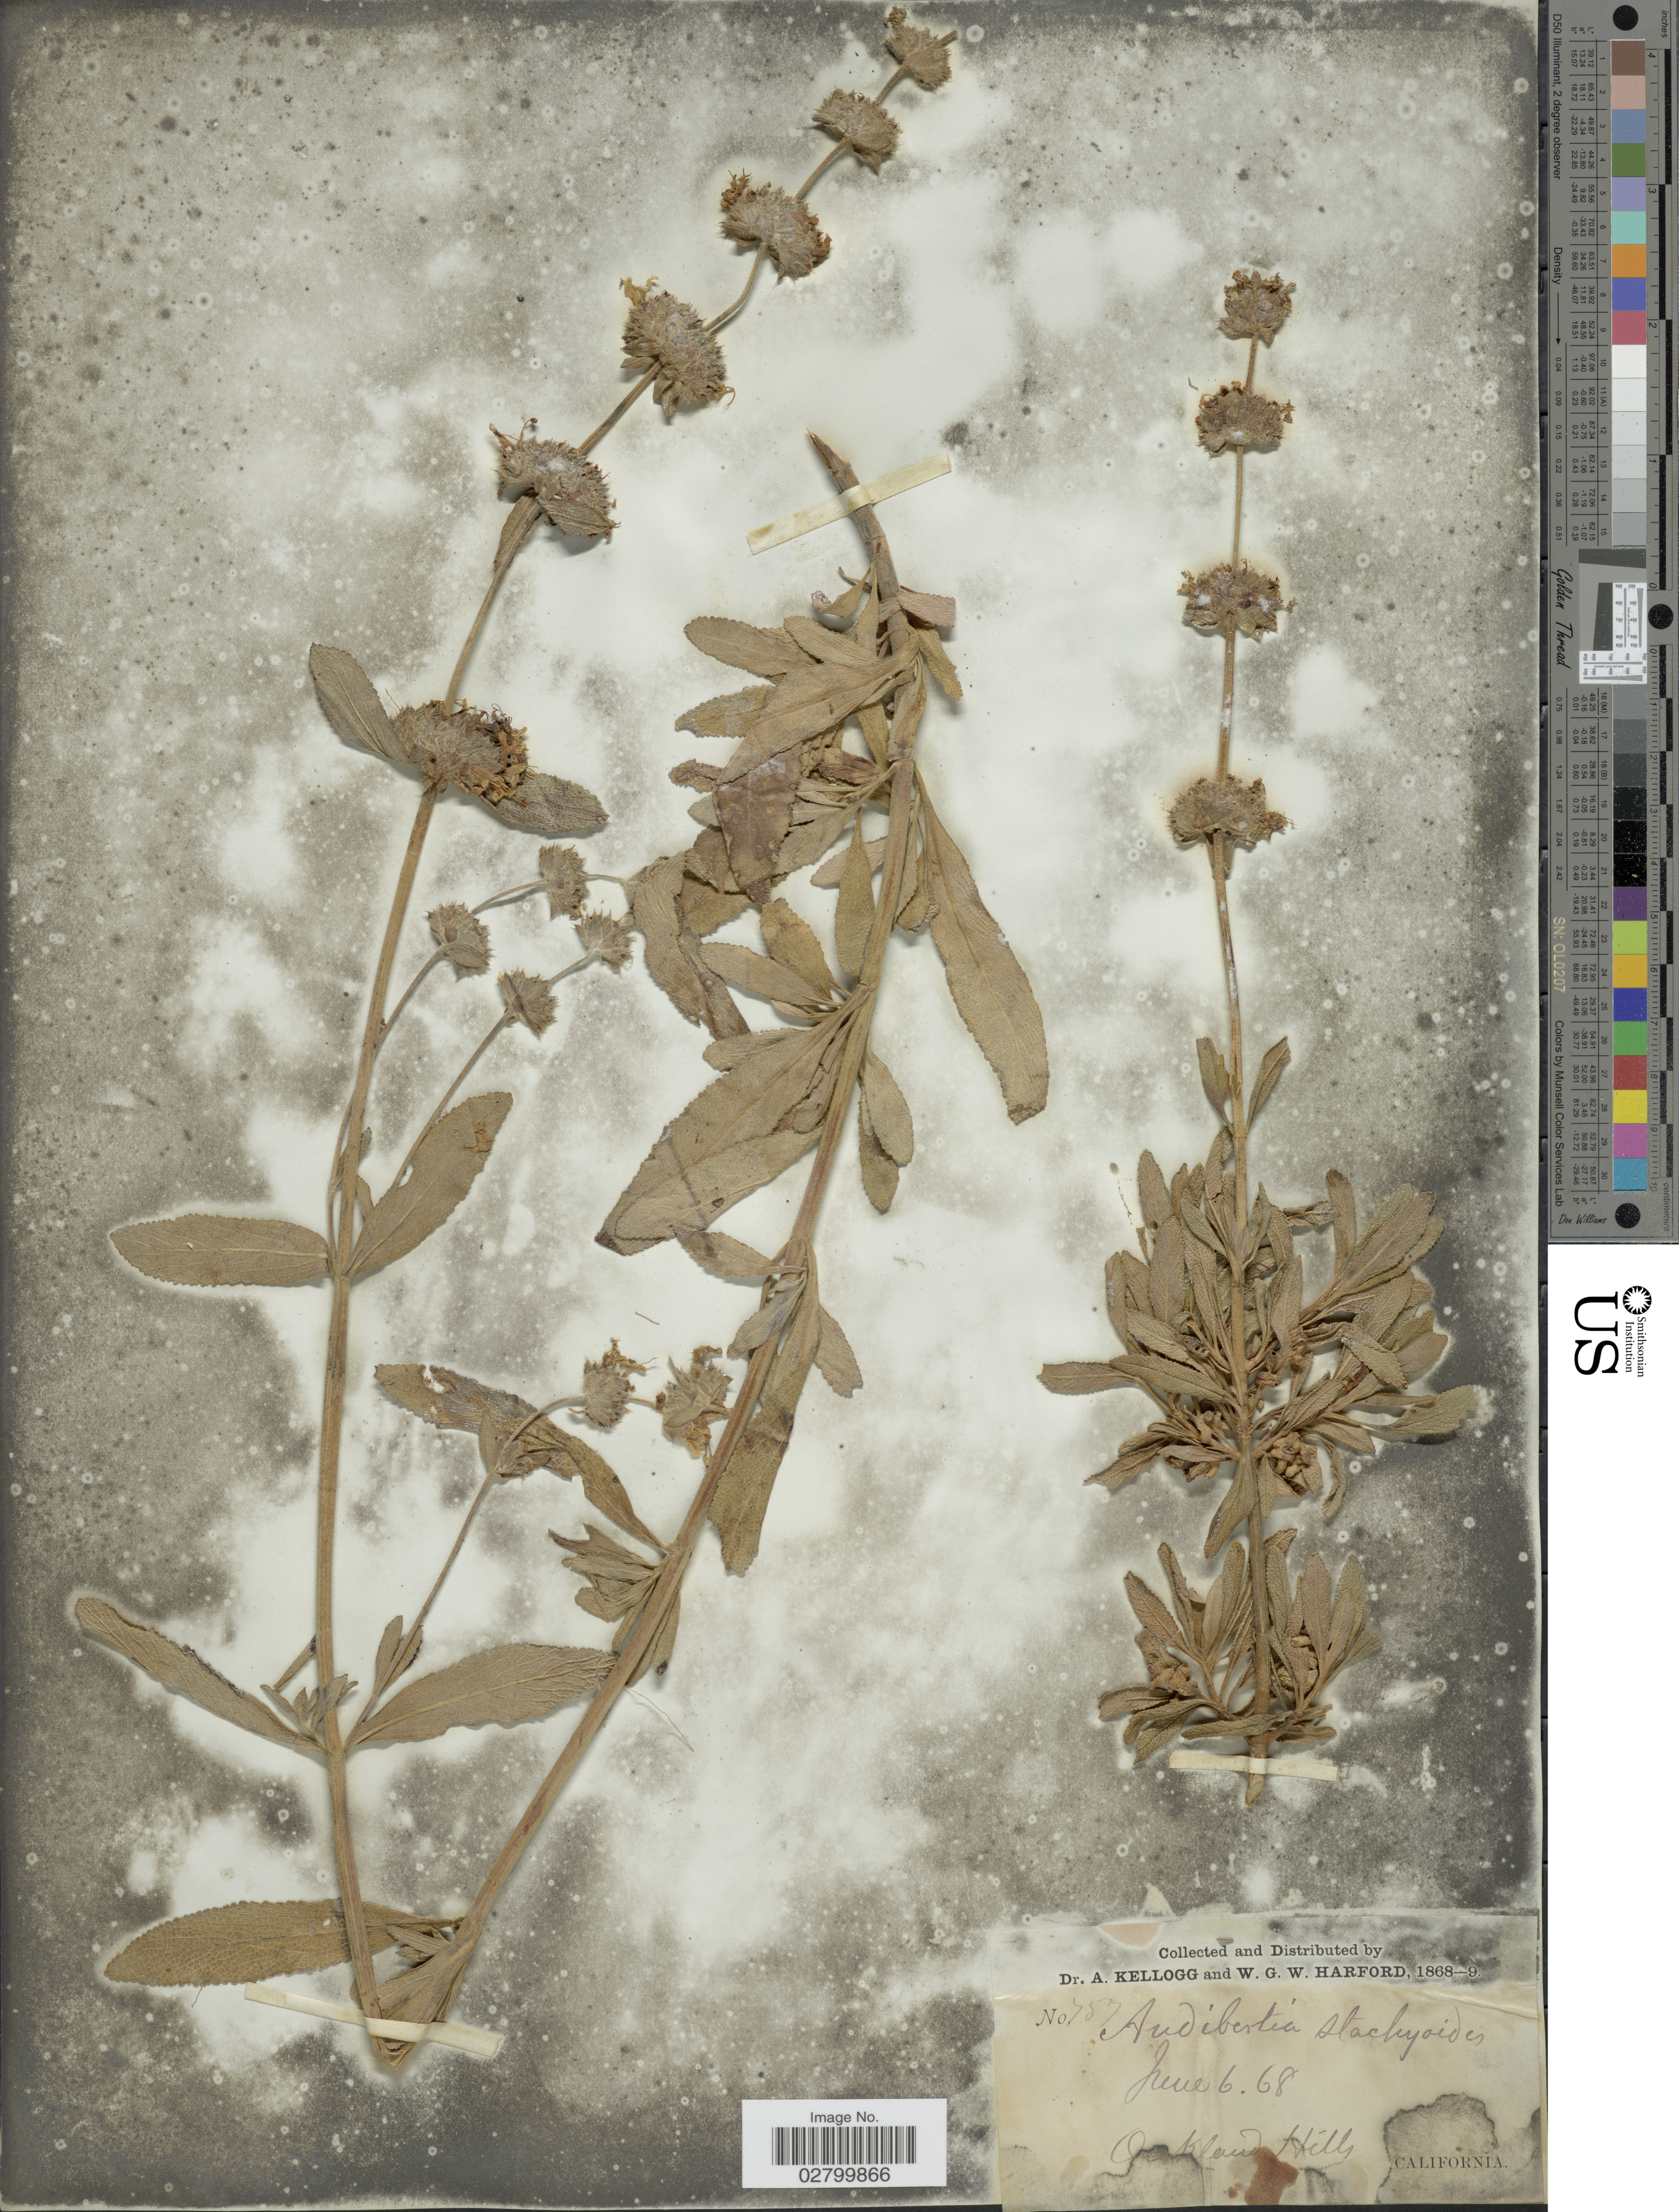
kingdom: Plantae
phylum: Tracheophyta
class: Magnoliopsida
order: Lamiales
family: Lamiaceae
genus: Salvia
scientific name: Salvia mellifera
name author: Greene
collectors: A. Kellogg & W. G. W. Harford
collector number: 757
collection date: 1868-06-06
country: United States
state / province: California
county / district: Alameda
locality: Oakland Hills.